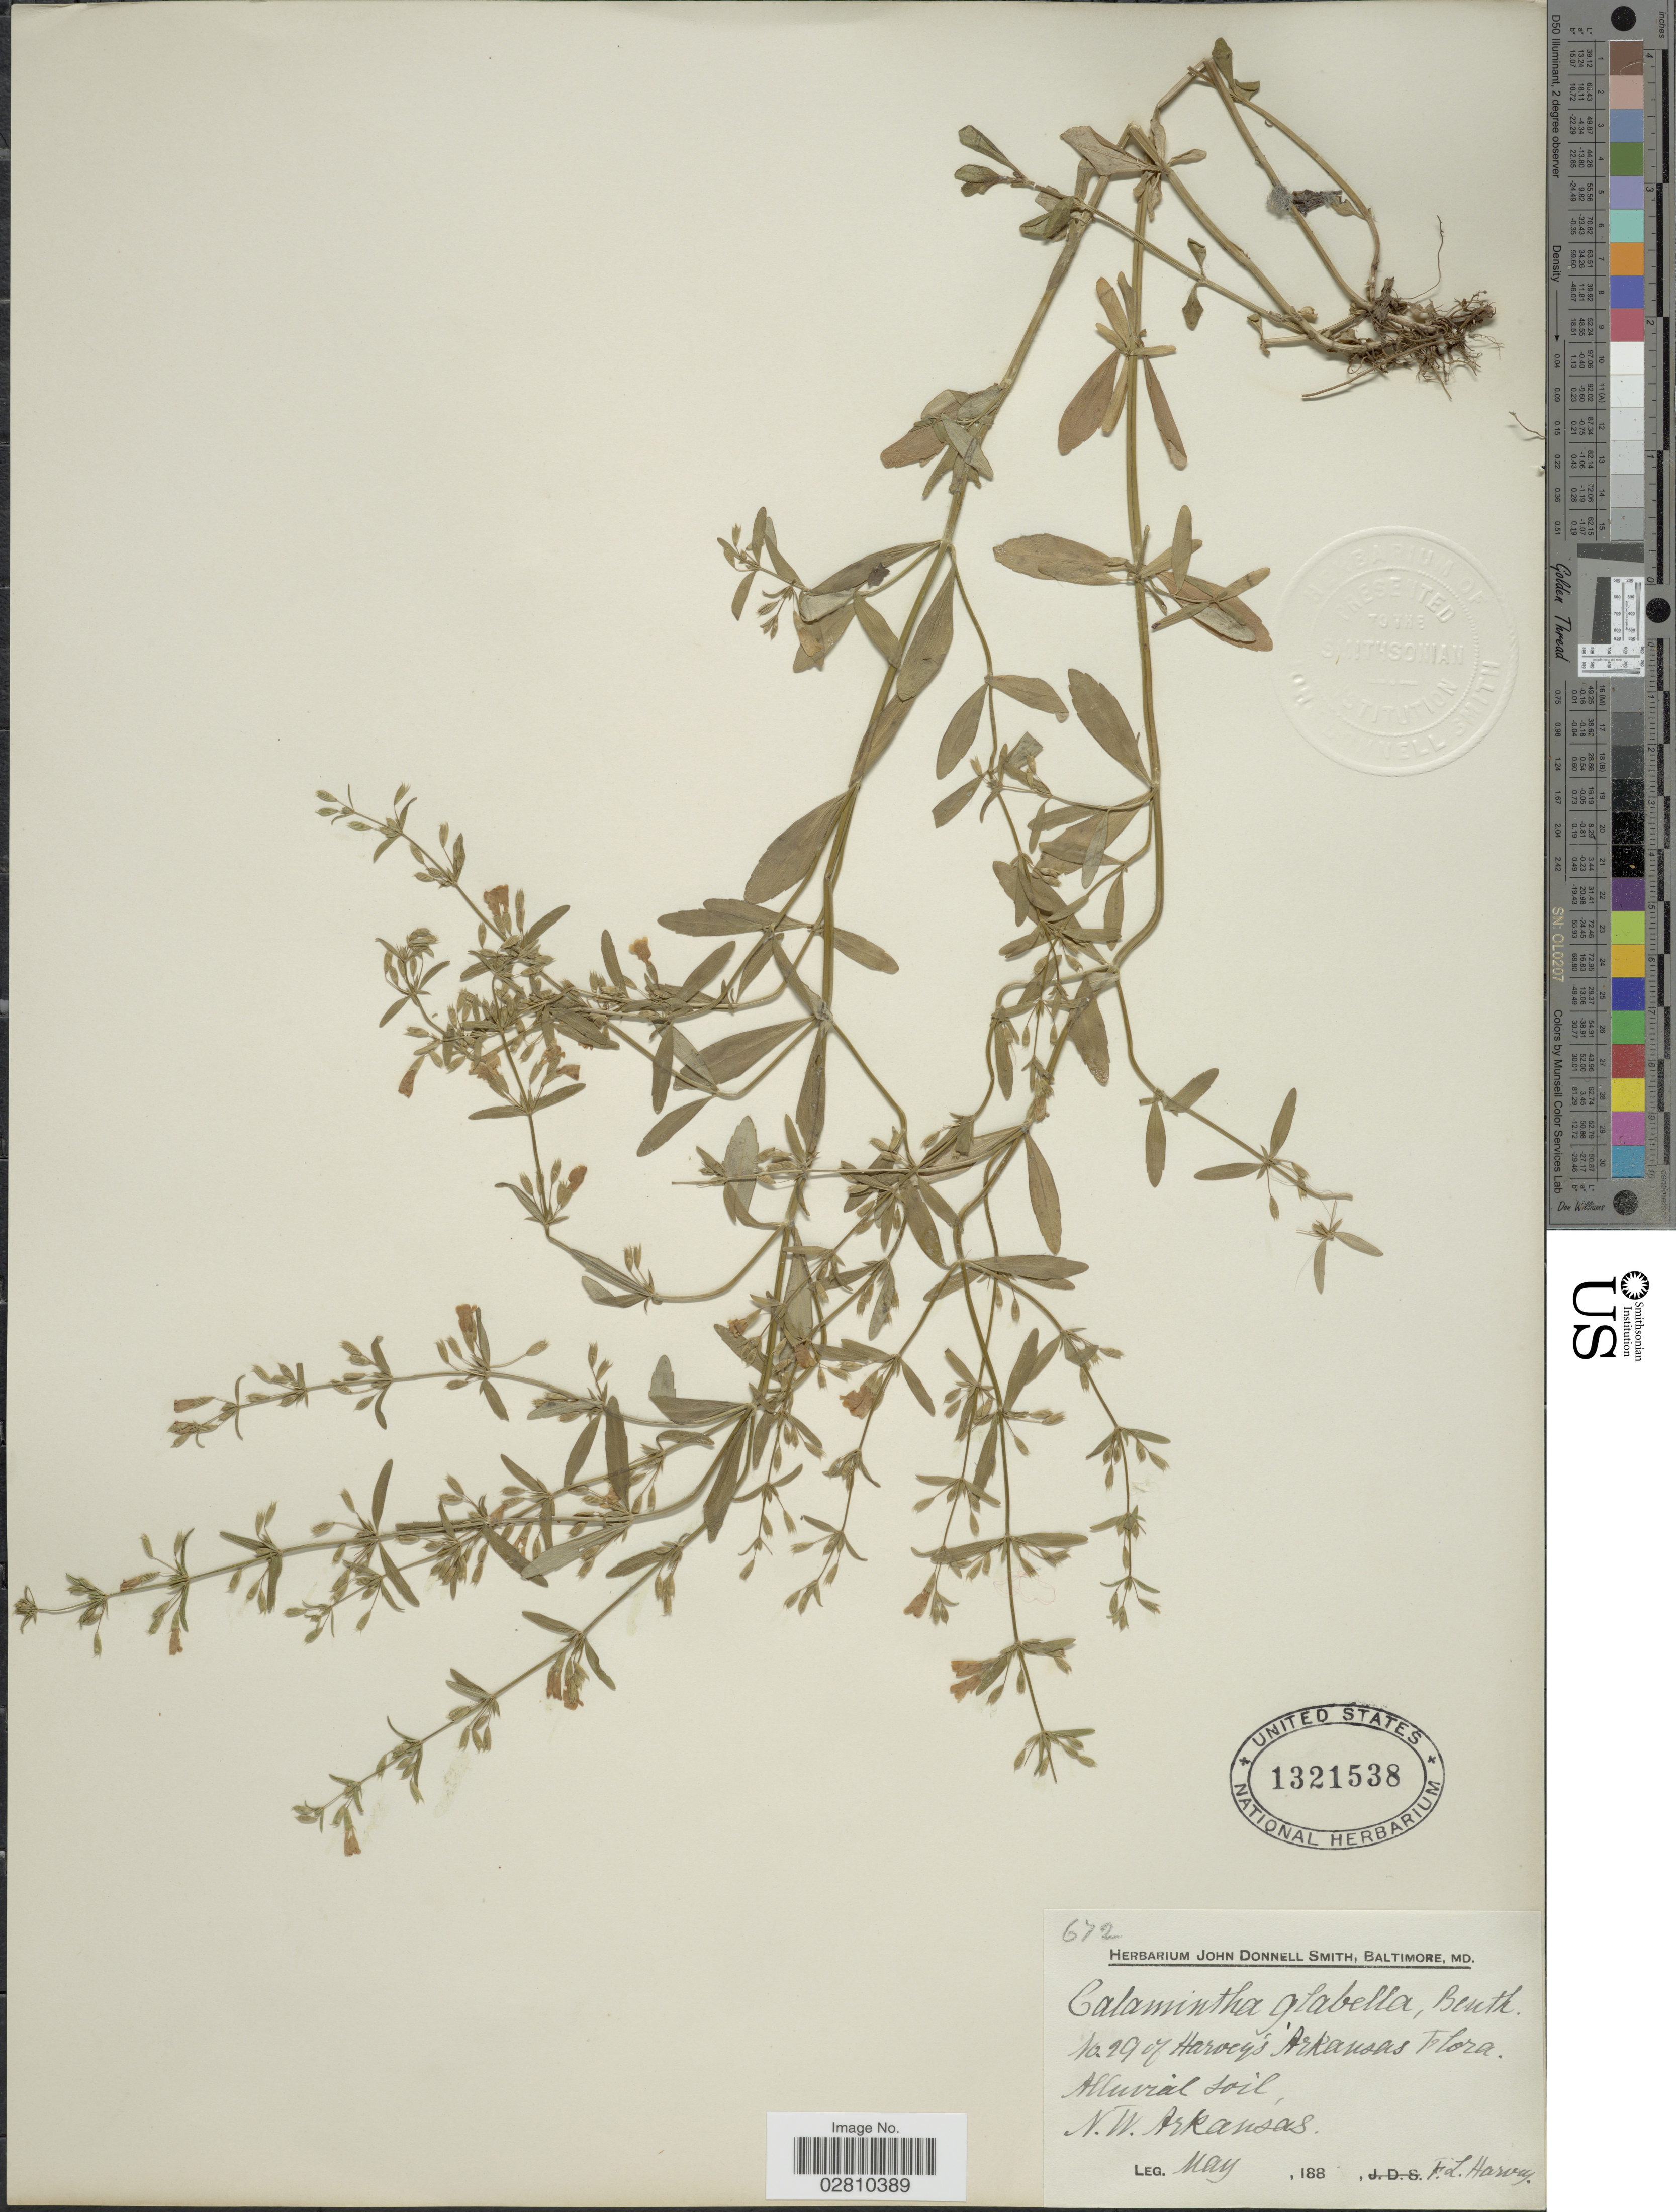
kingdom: Plantae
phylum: Tracheophyta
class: Magnoliopsida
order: Lamiales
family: Lamiaceae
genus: Clinopodium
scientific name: Clinopodium glabrum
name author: (Nutt.) Kuntze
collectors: F. L. Harvey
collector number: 29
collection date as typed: May, 188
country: United States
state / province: Arkansas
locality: Alluvial soil, N.W. Arkansas.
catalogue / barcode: US 1321538